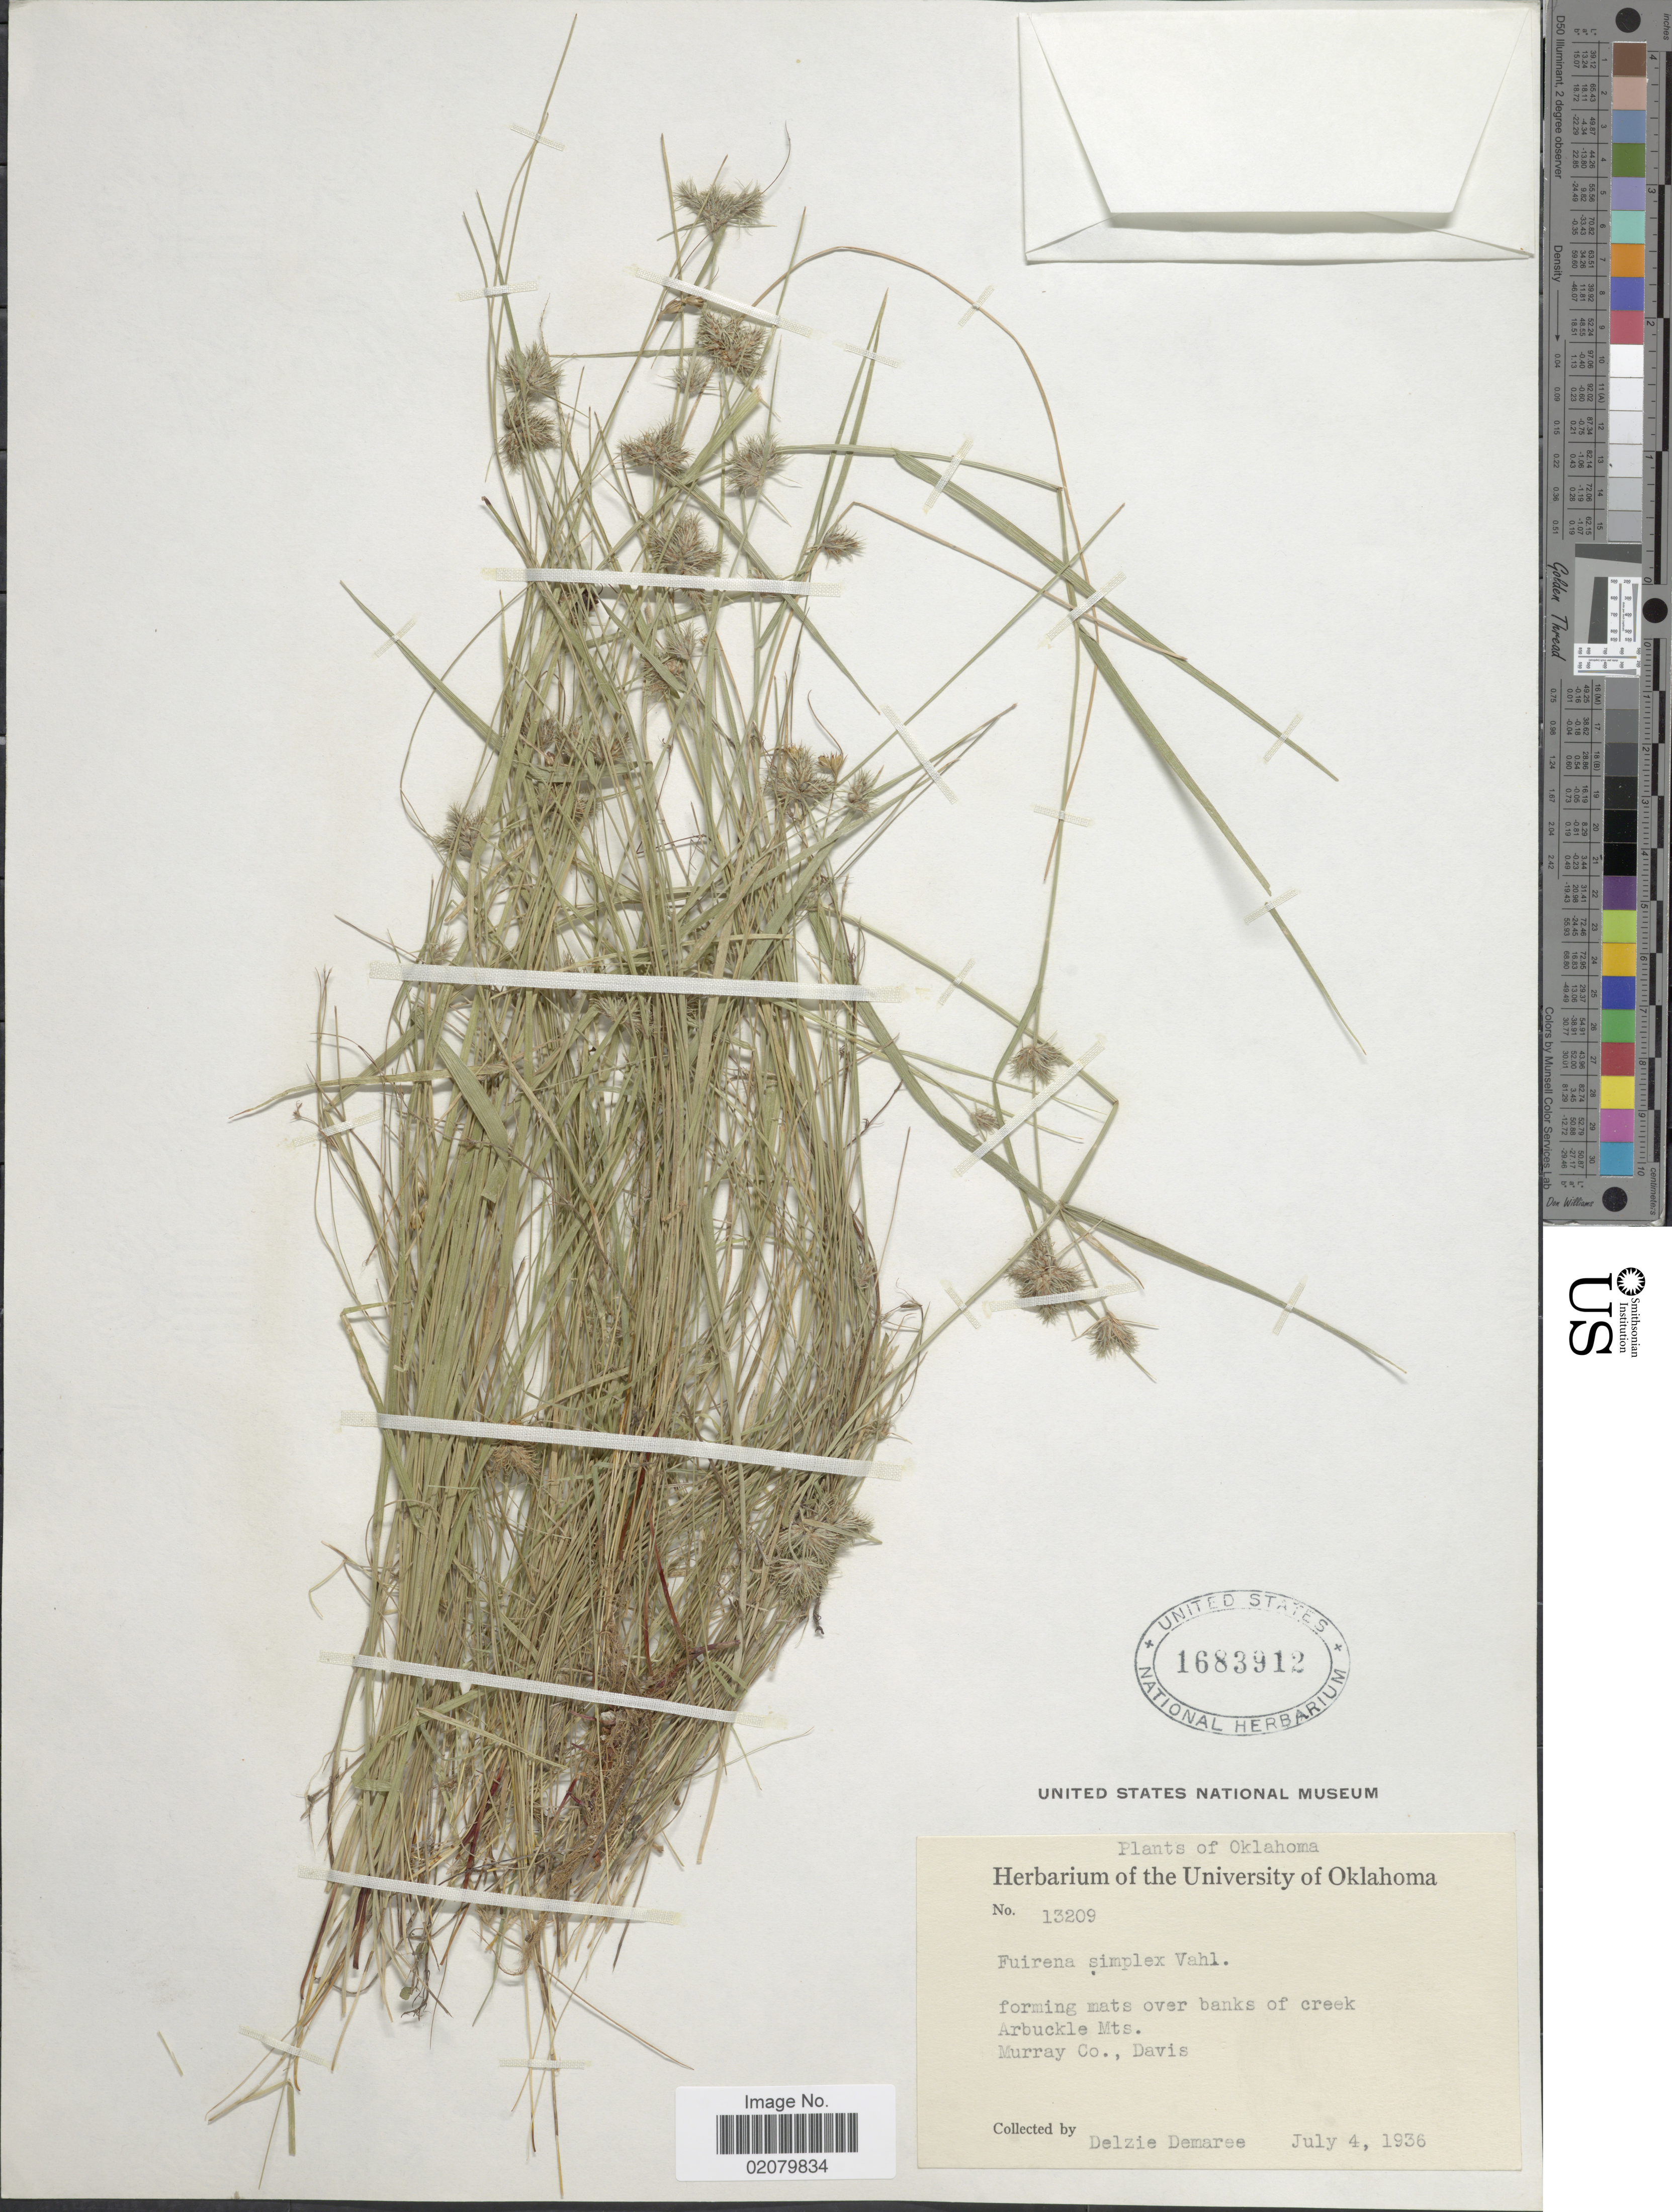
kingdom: Plantae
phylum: Tracheophyta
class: Liliopsida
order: Poales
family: Cyperaceae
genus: Fuirena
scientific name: Fuirena simplex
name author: Vahl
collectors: D. Demaree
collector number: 13209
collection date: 1936-07-04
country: United States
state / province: Oklahoma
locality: Forming mats over banks of creek Arbuckle Mts., Murray Co., Davis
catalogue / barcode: US 1683912